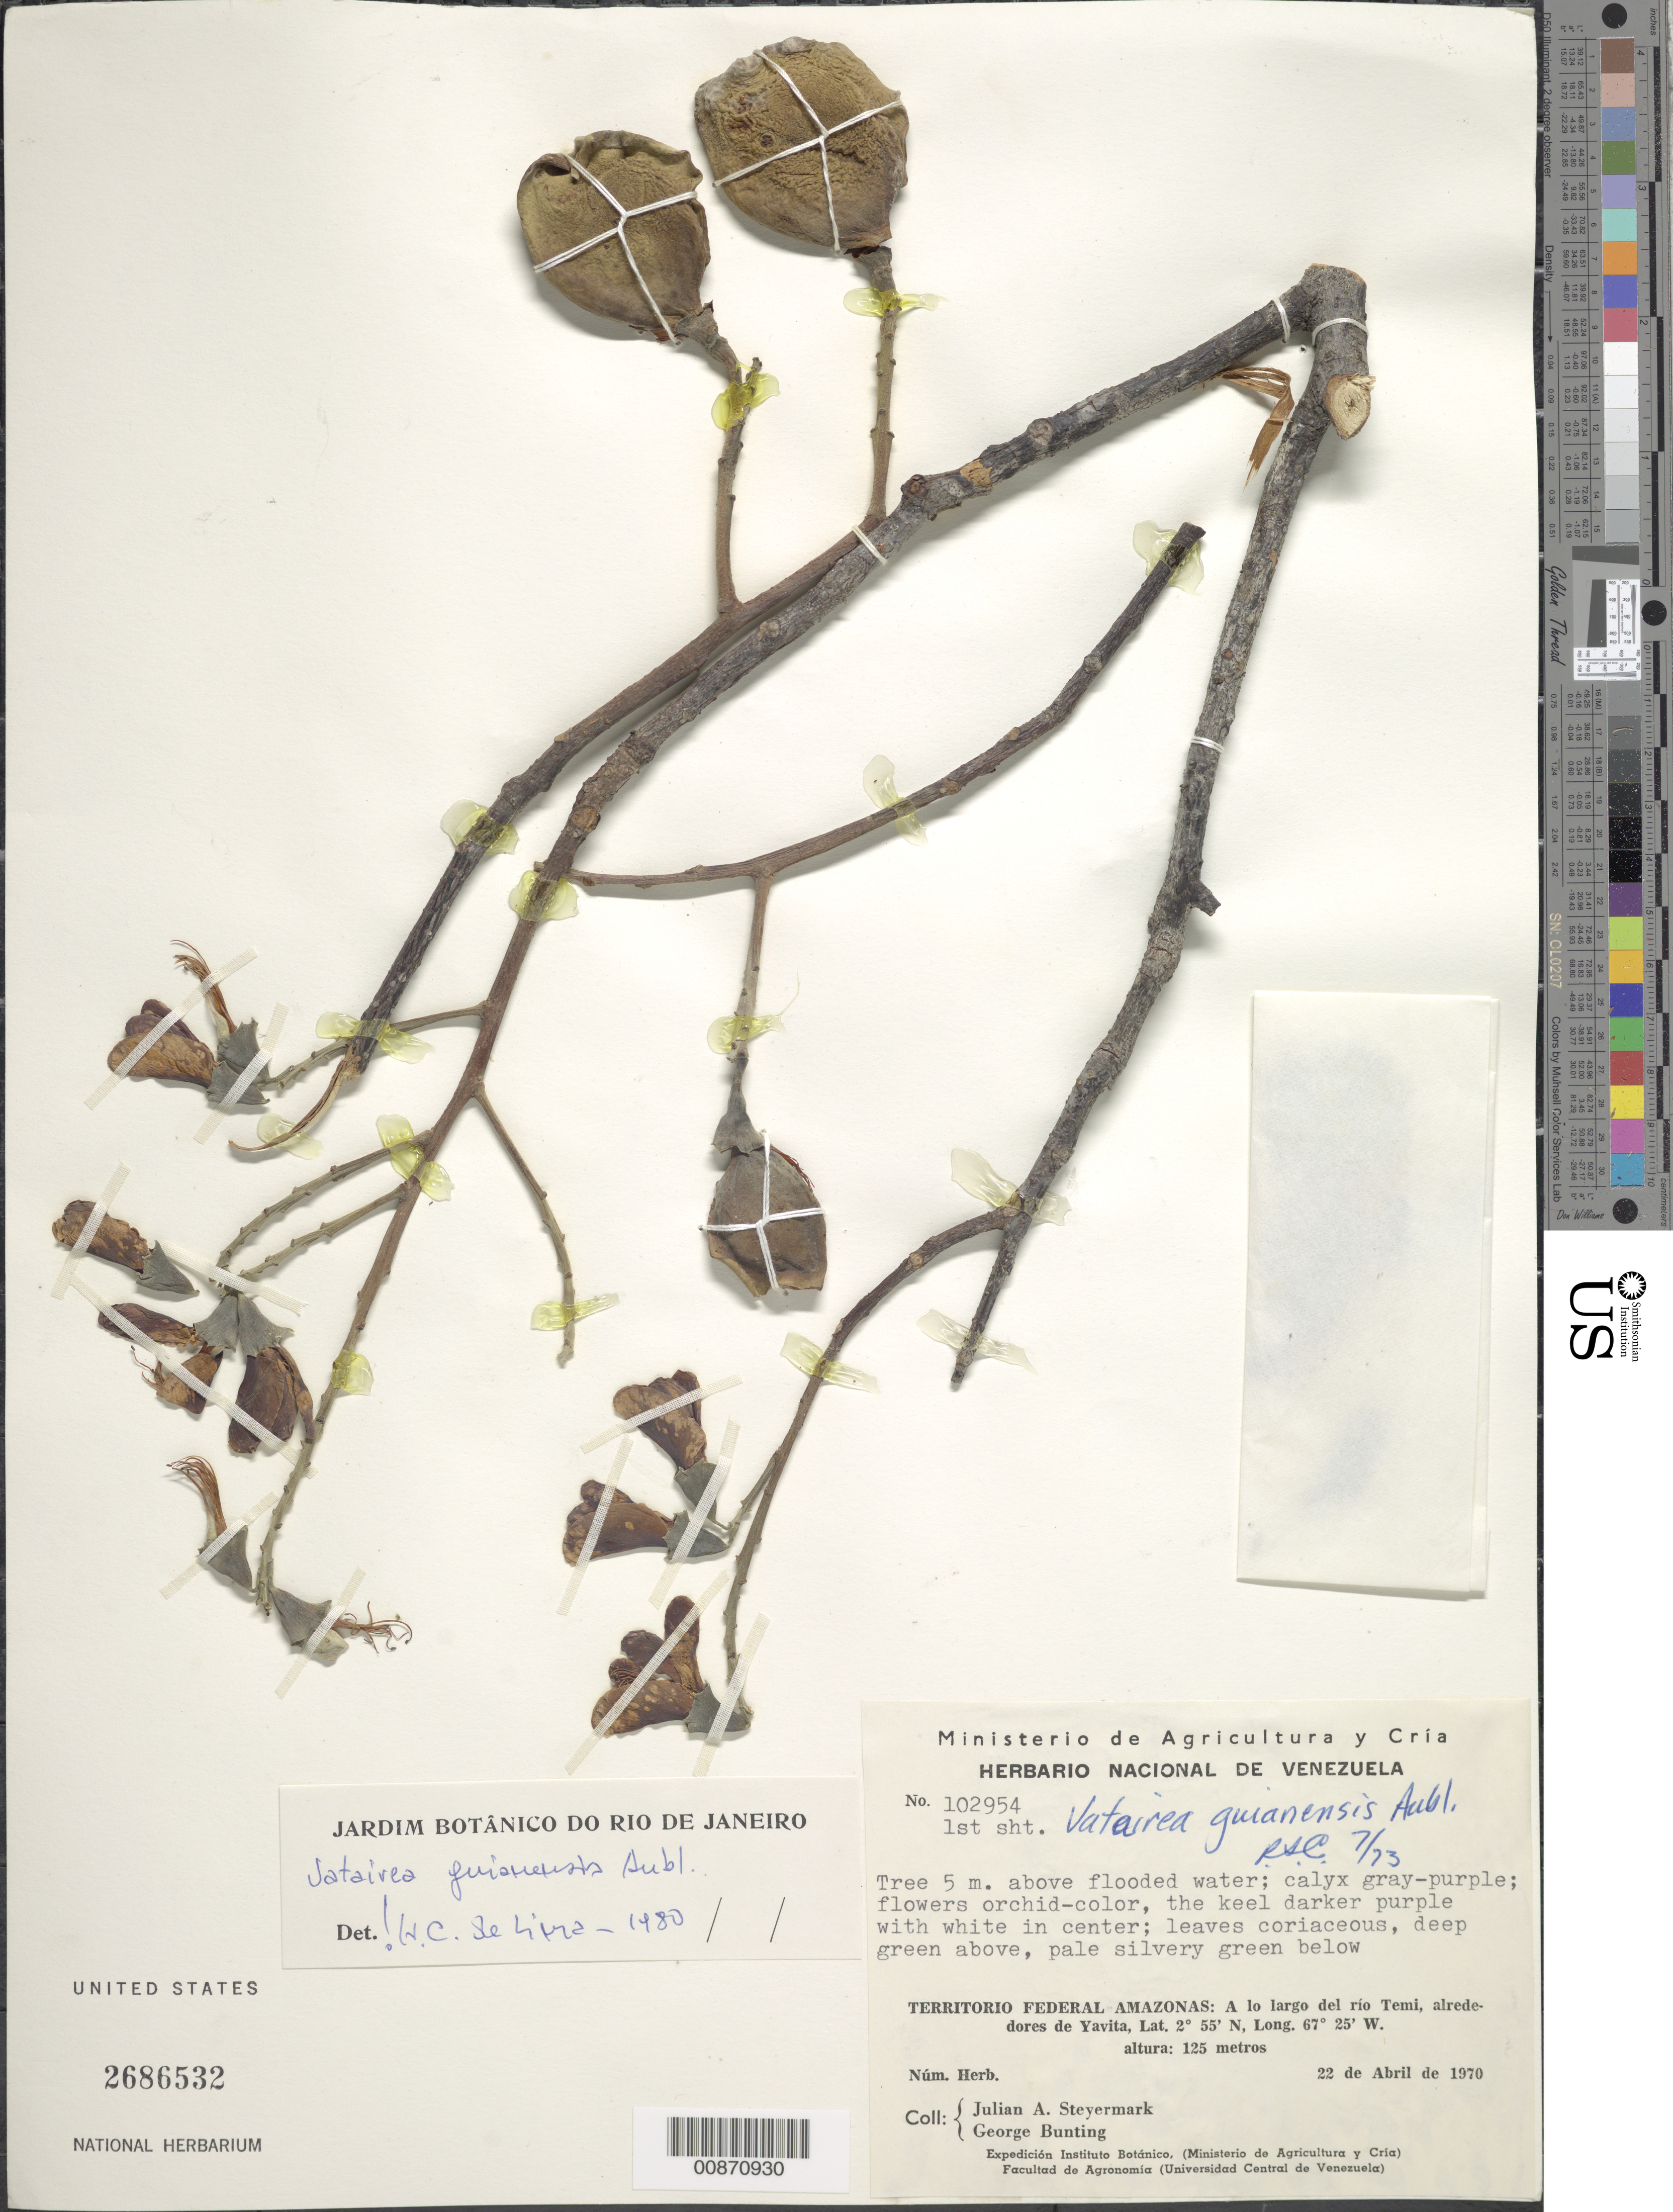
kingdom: Plantae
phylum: Tracheophyta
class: Magnoliopsida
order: Fabales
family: Fabaceae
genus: Vatairea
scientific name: Vatairea guianensis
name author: Aubl.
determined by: Lima, H. C. de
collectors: J. Steyermark & G. S. Bunting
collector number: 102954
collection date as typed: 22-Apr-70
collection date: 1970-04-22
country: Venezuela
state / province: Amazonas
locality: Río Temi, near Yavita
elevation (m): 125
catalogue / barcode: US 2686532